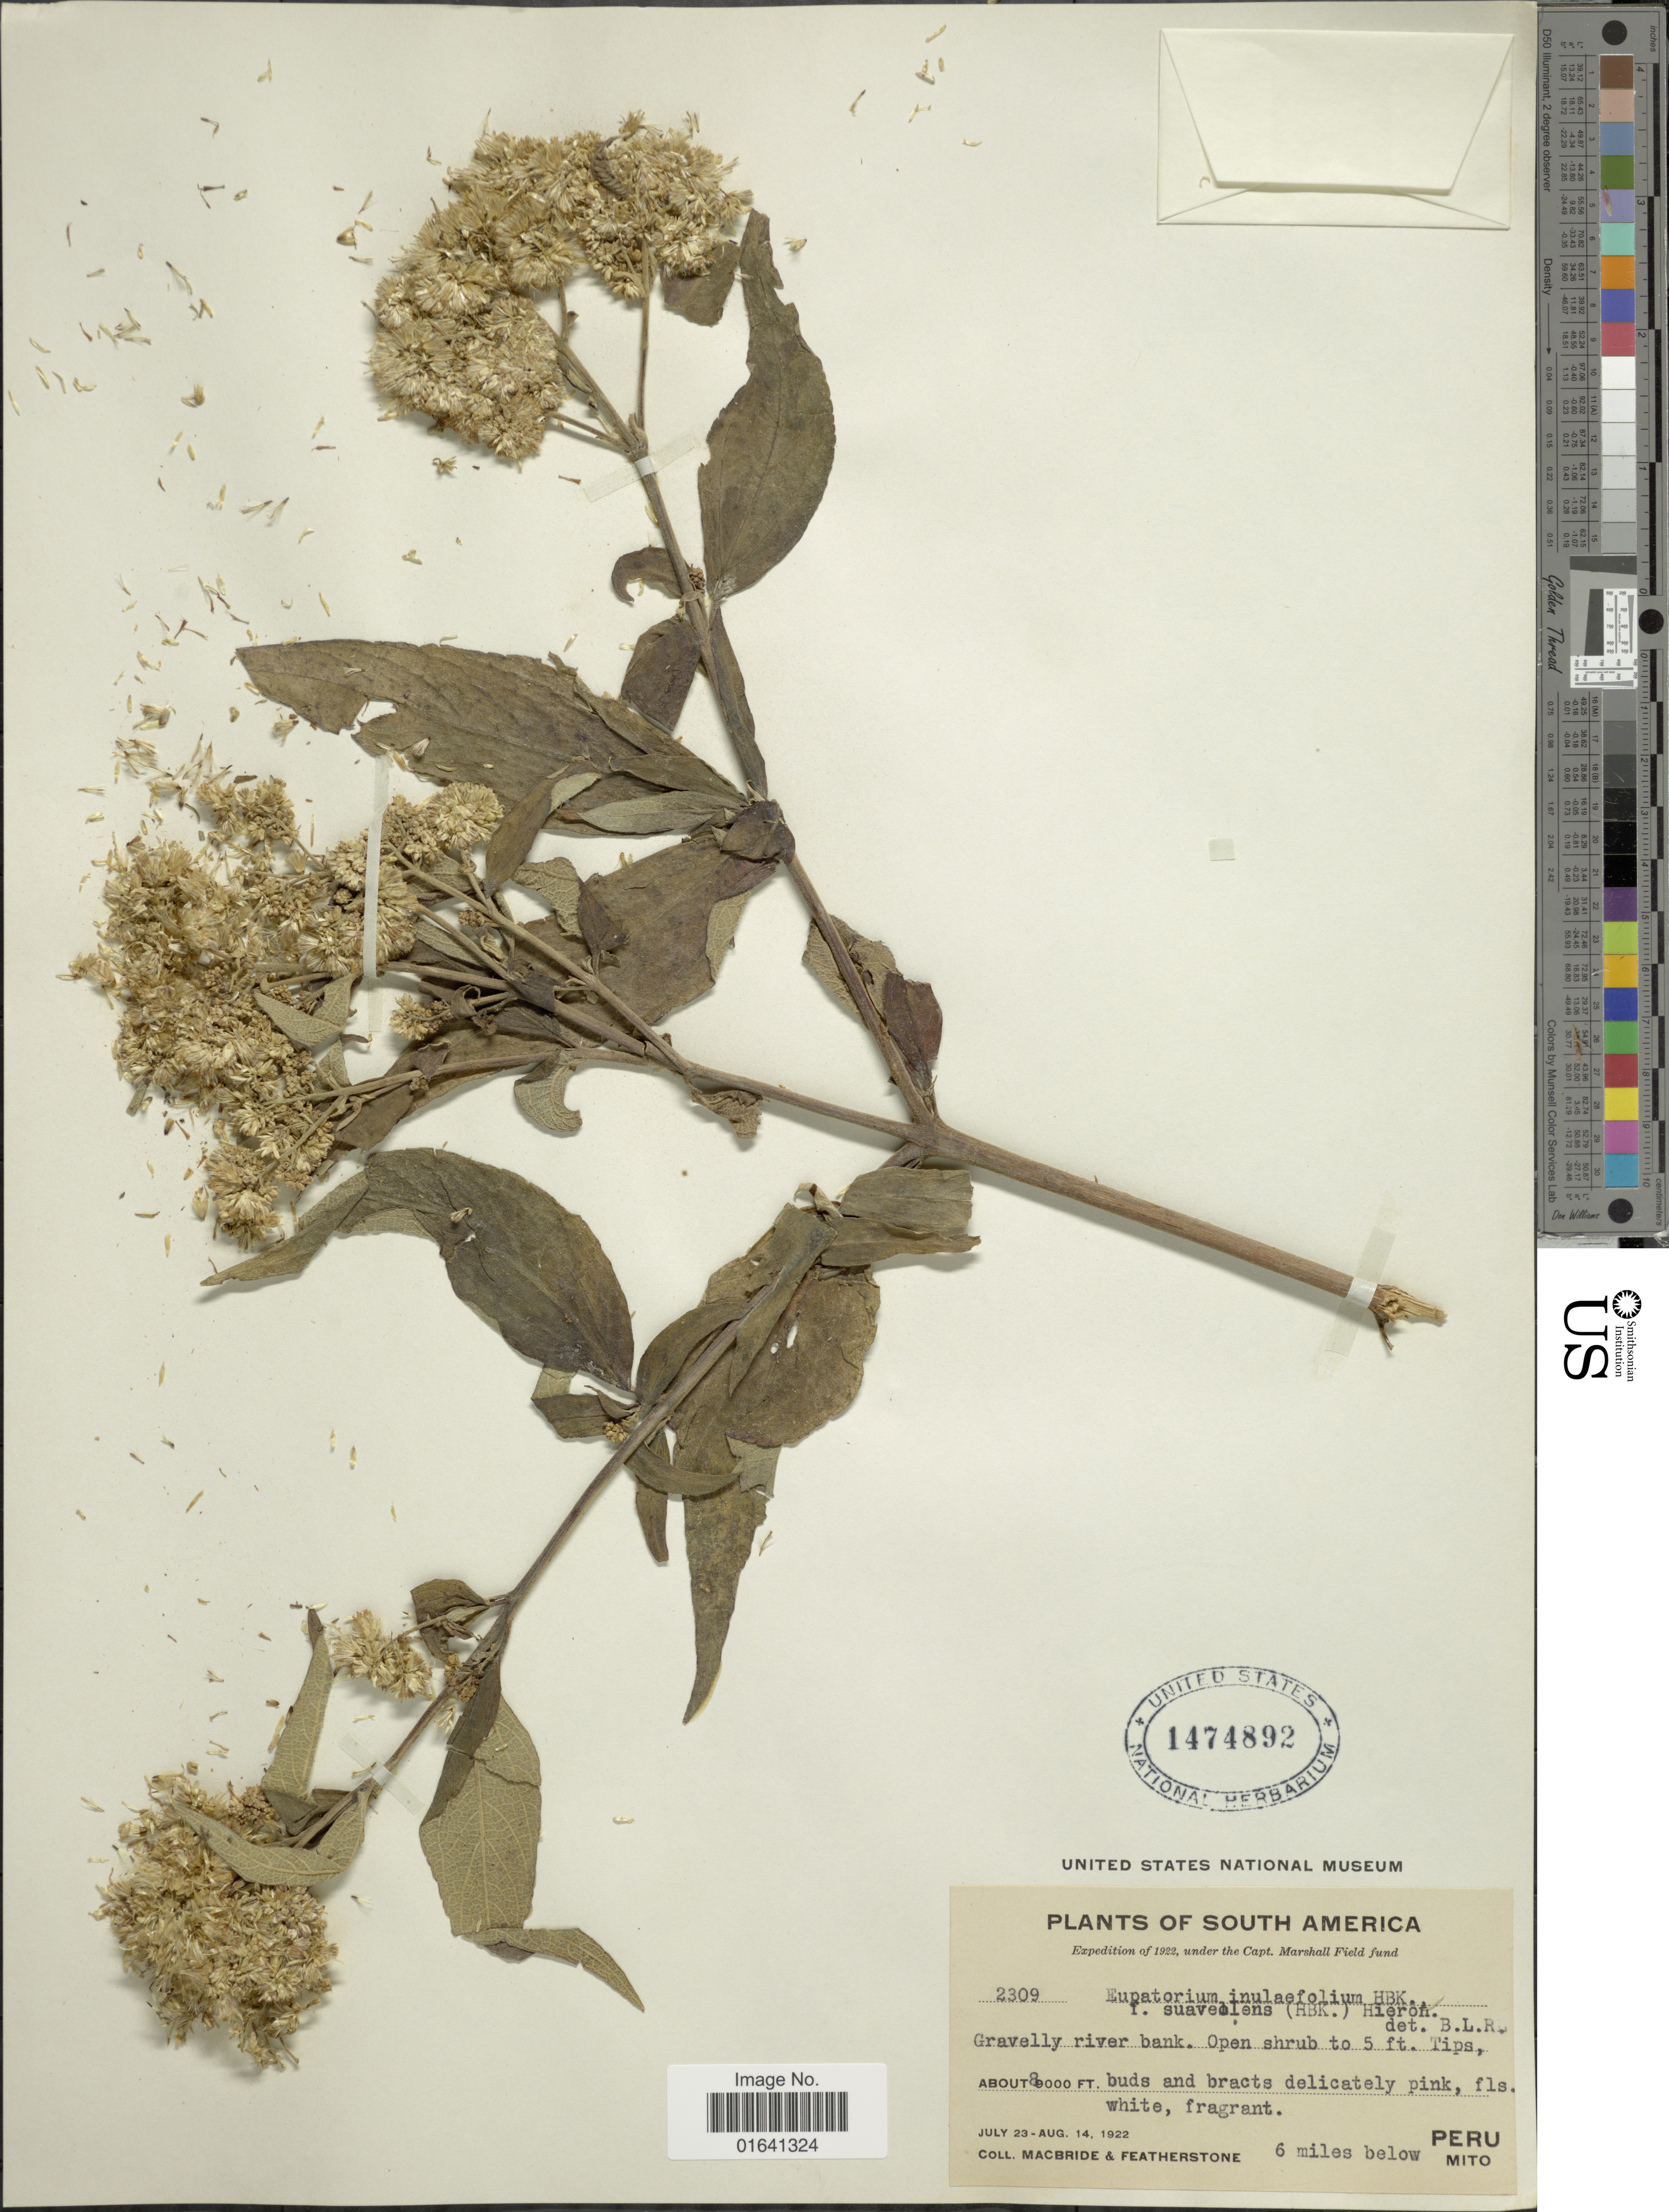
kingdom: Plantae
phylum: Tracheophyta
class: Magnoliopsida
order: Asterales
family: Asteraceae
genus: Austroeupatorium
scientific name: Austroeupatorium inulaefolium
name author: (Kunth) R.M. King & H. Rob.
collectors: Macbride, -- & -. Featherstone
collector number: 2309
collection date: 1922-07-23/1922-08-14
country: Peru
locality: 6 miles below Mito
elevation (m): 2438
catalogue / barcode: US 1474892